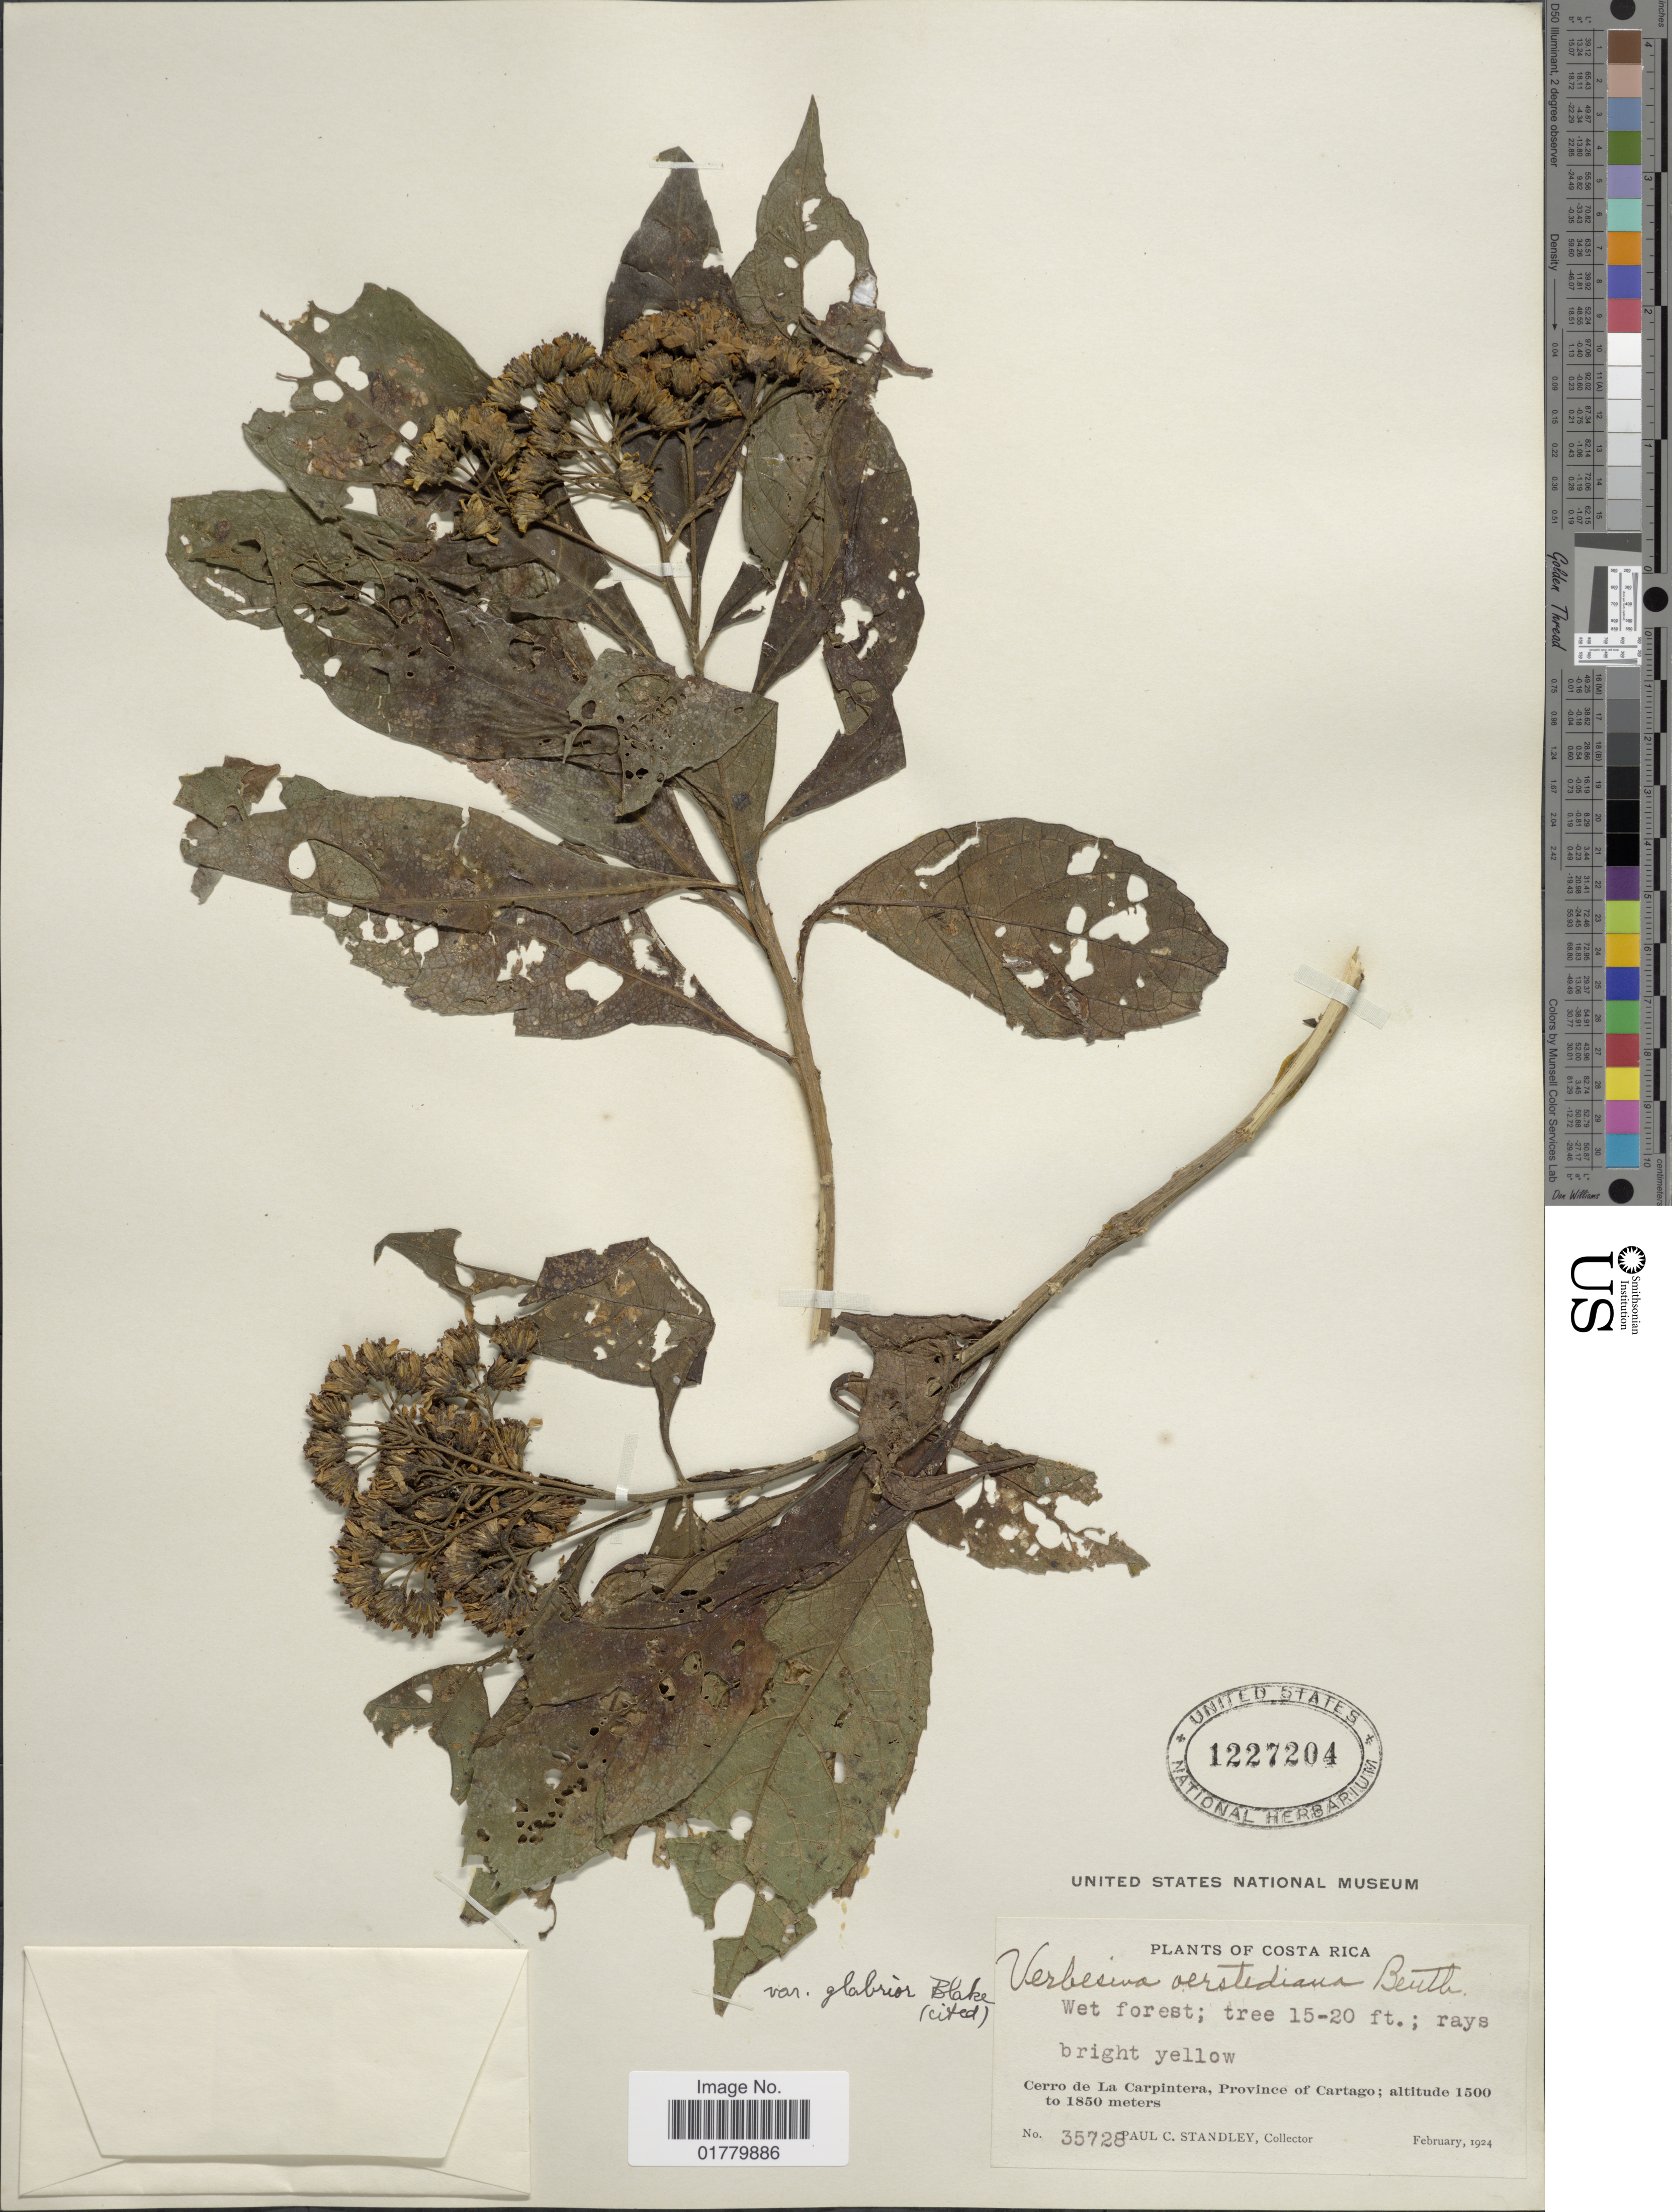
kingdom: Plantae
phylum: Tracheophyta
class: Magnoliopsida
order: Asterales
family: Asteraceae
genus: Verbesina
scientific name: Verbesina oerstediana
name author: Benth. in Oerst.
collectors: P. C. Standley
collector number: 35728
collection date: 1924-02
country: Costa Rica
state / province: Cartago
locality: Cerro de La Carpintera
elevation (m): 1500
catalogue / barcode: US 1227204